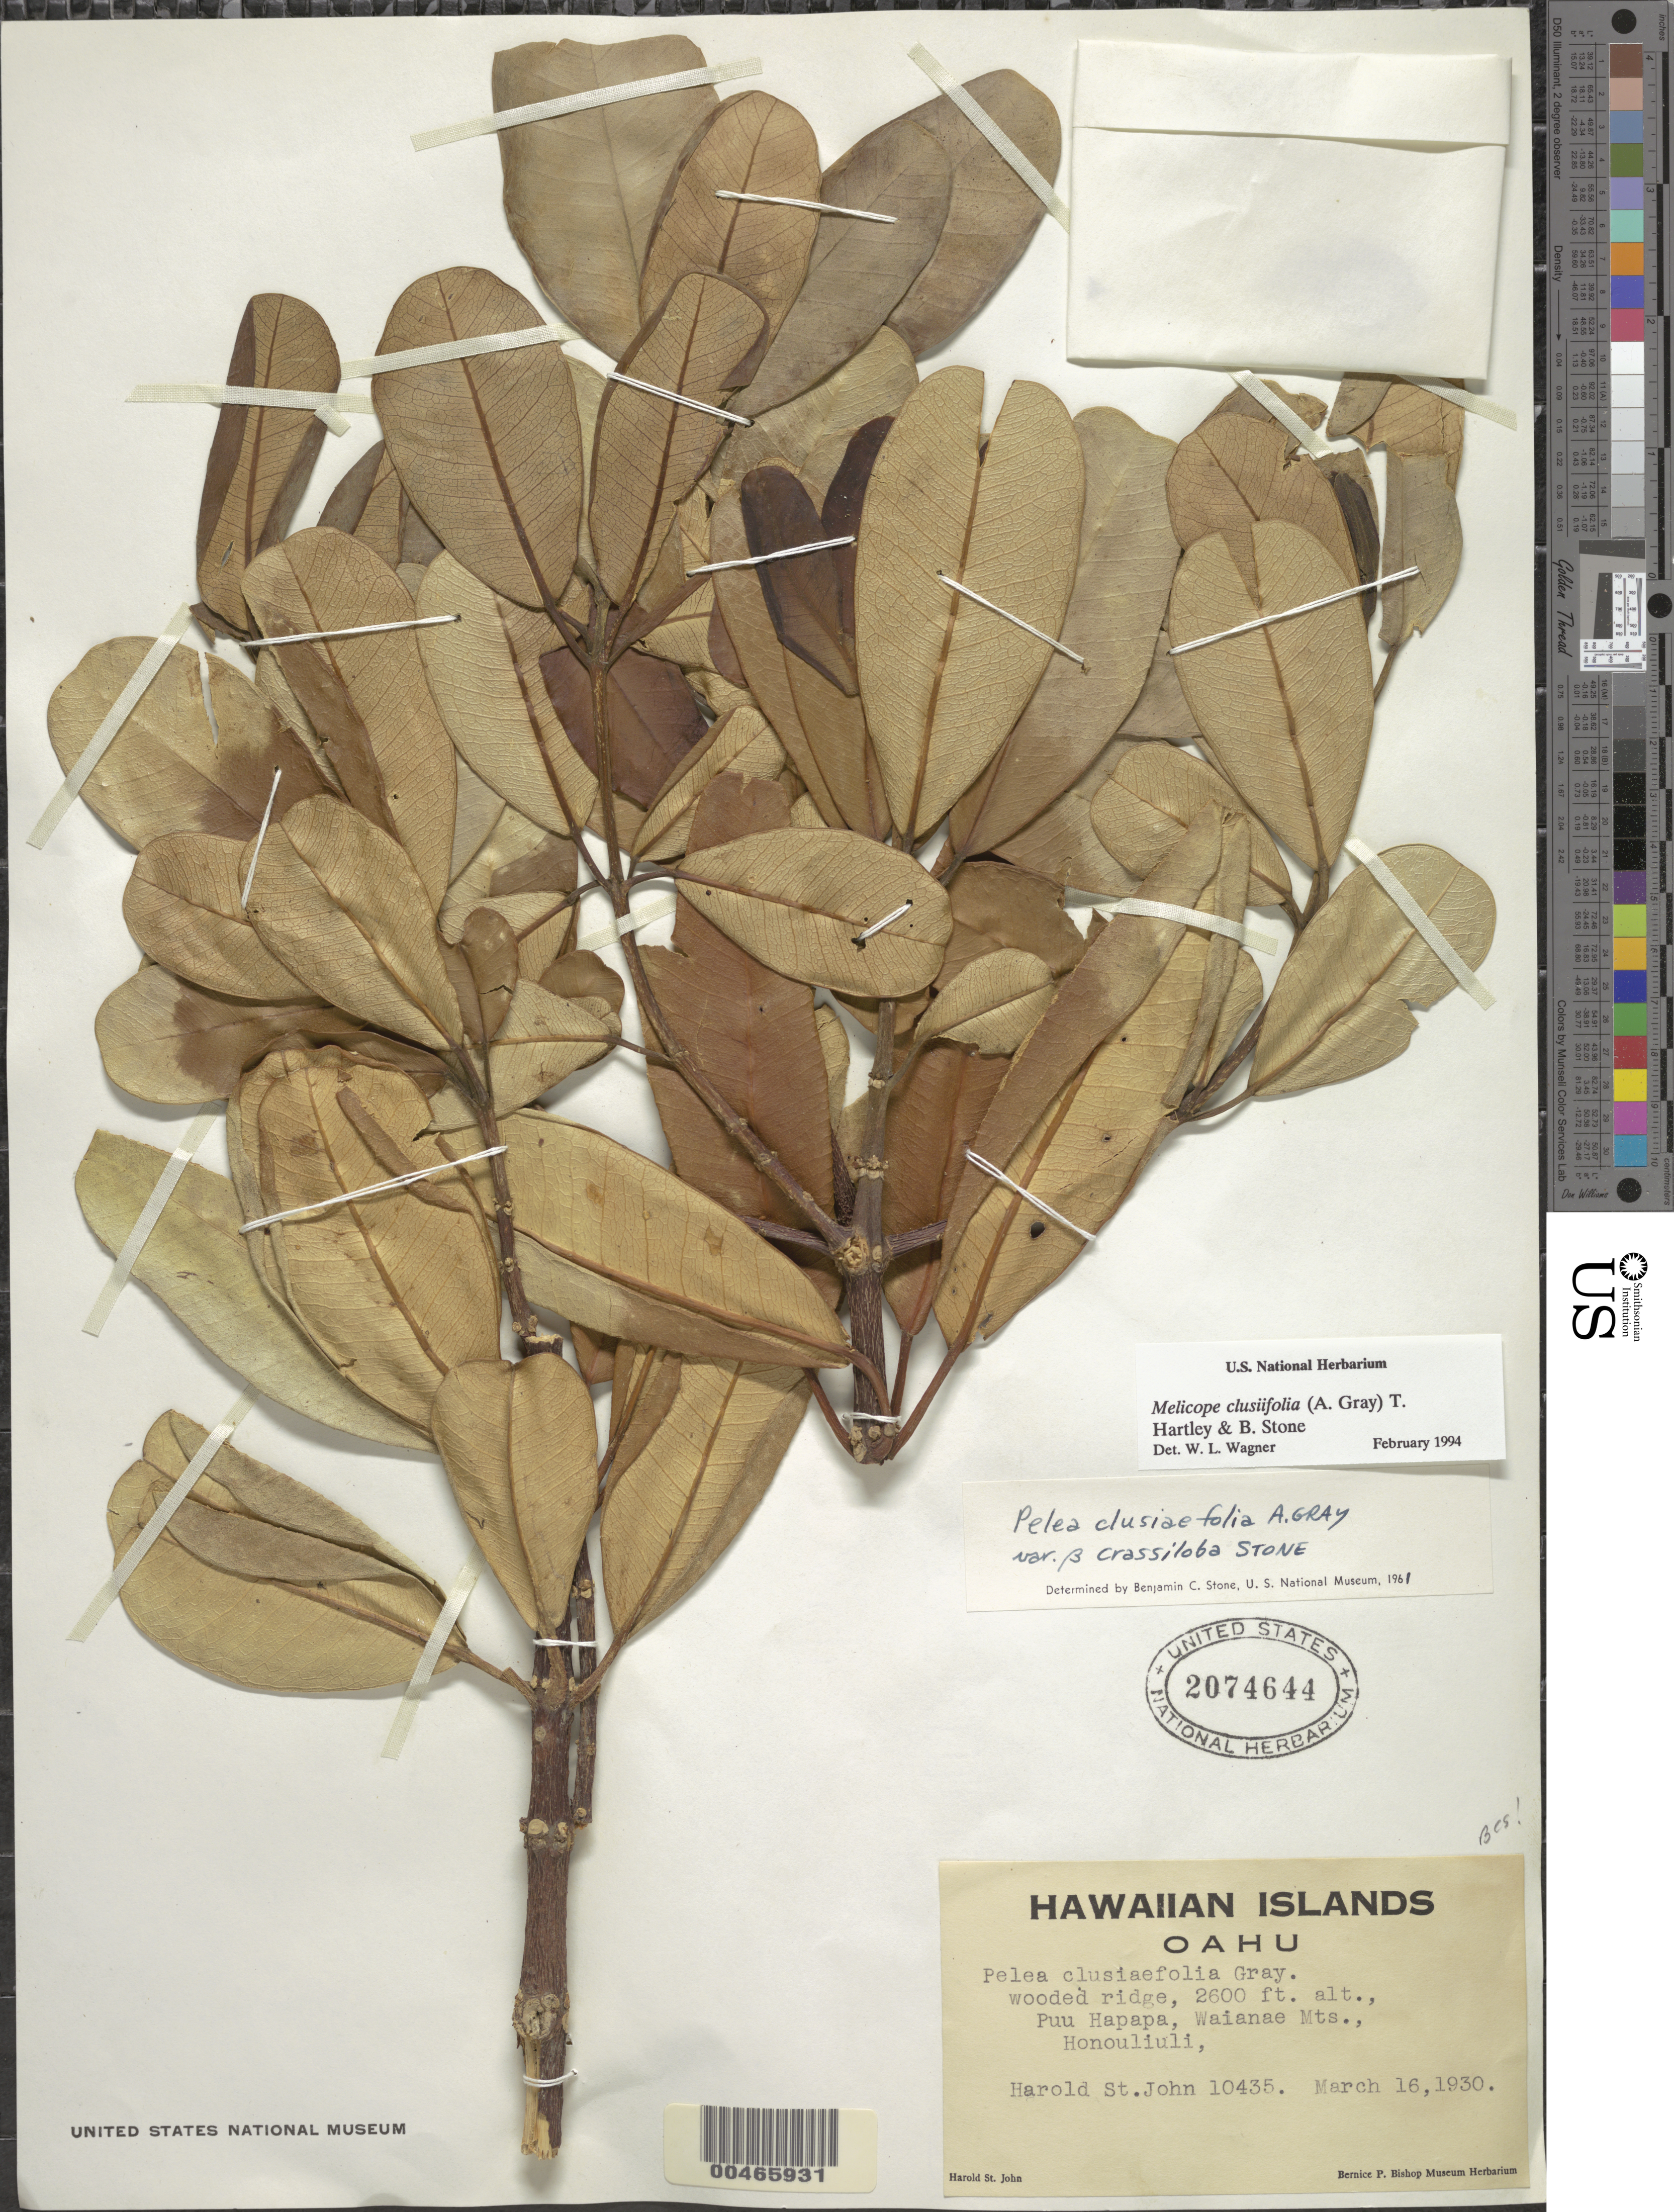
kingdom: Plantae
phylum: Tracheophyta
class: Magnoliopsida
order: Sapindales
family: Rutaceae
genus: Melicope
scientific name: Melicope clusiifolia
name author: (A. Gray) T.G. Hartley & B.C. Stone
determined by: Wagner, W. L., (BOT), Smithsonian Institution - National Museum of Natural History (UNITED STATES)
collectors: H. St. John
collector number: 10435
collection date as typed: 16 Mar 1930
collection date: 1930-03-16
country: United States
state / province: Hawaii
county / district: Honolulu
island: Oahu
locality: Puu Hapapa, Waianae Mts., Honouliuli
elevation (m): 792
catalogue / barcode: US 2074644